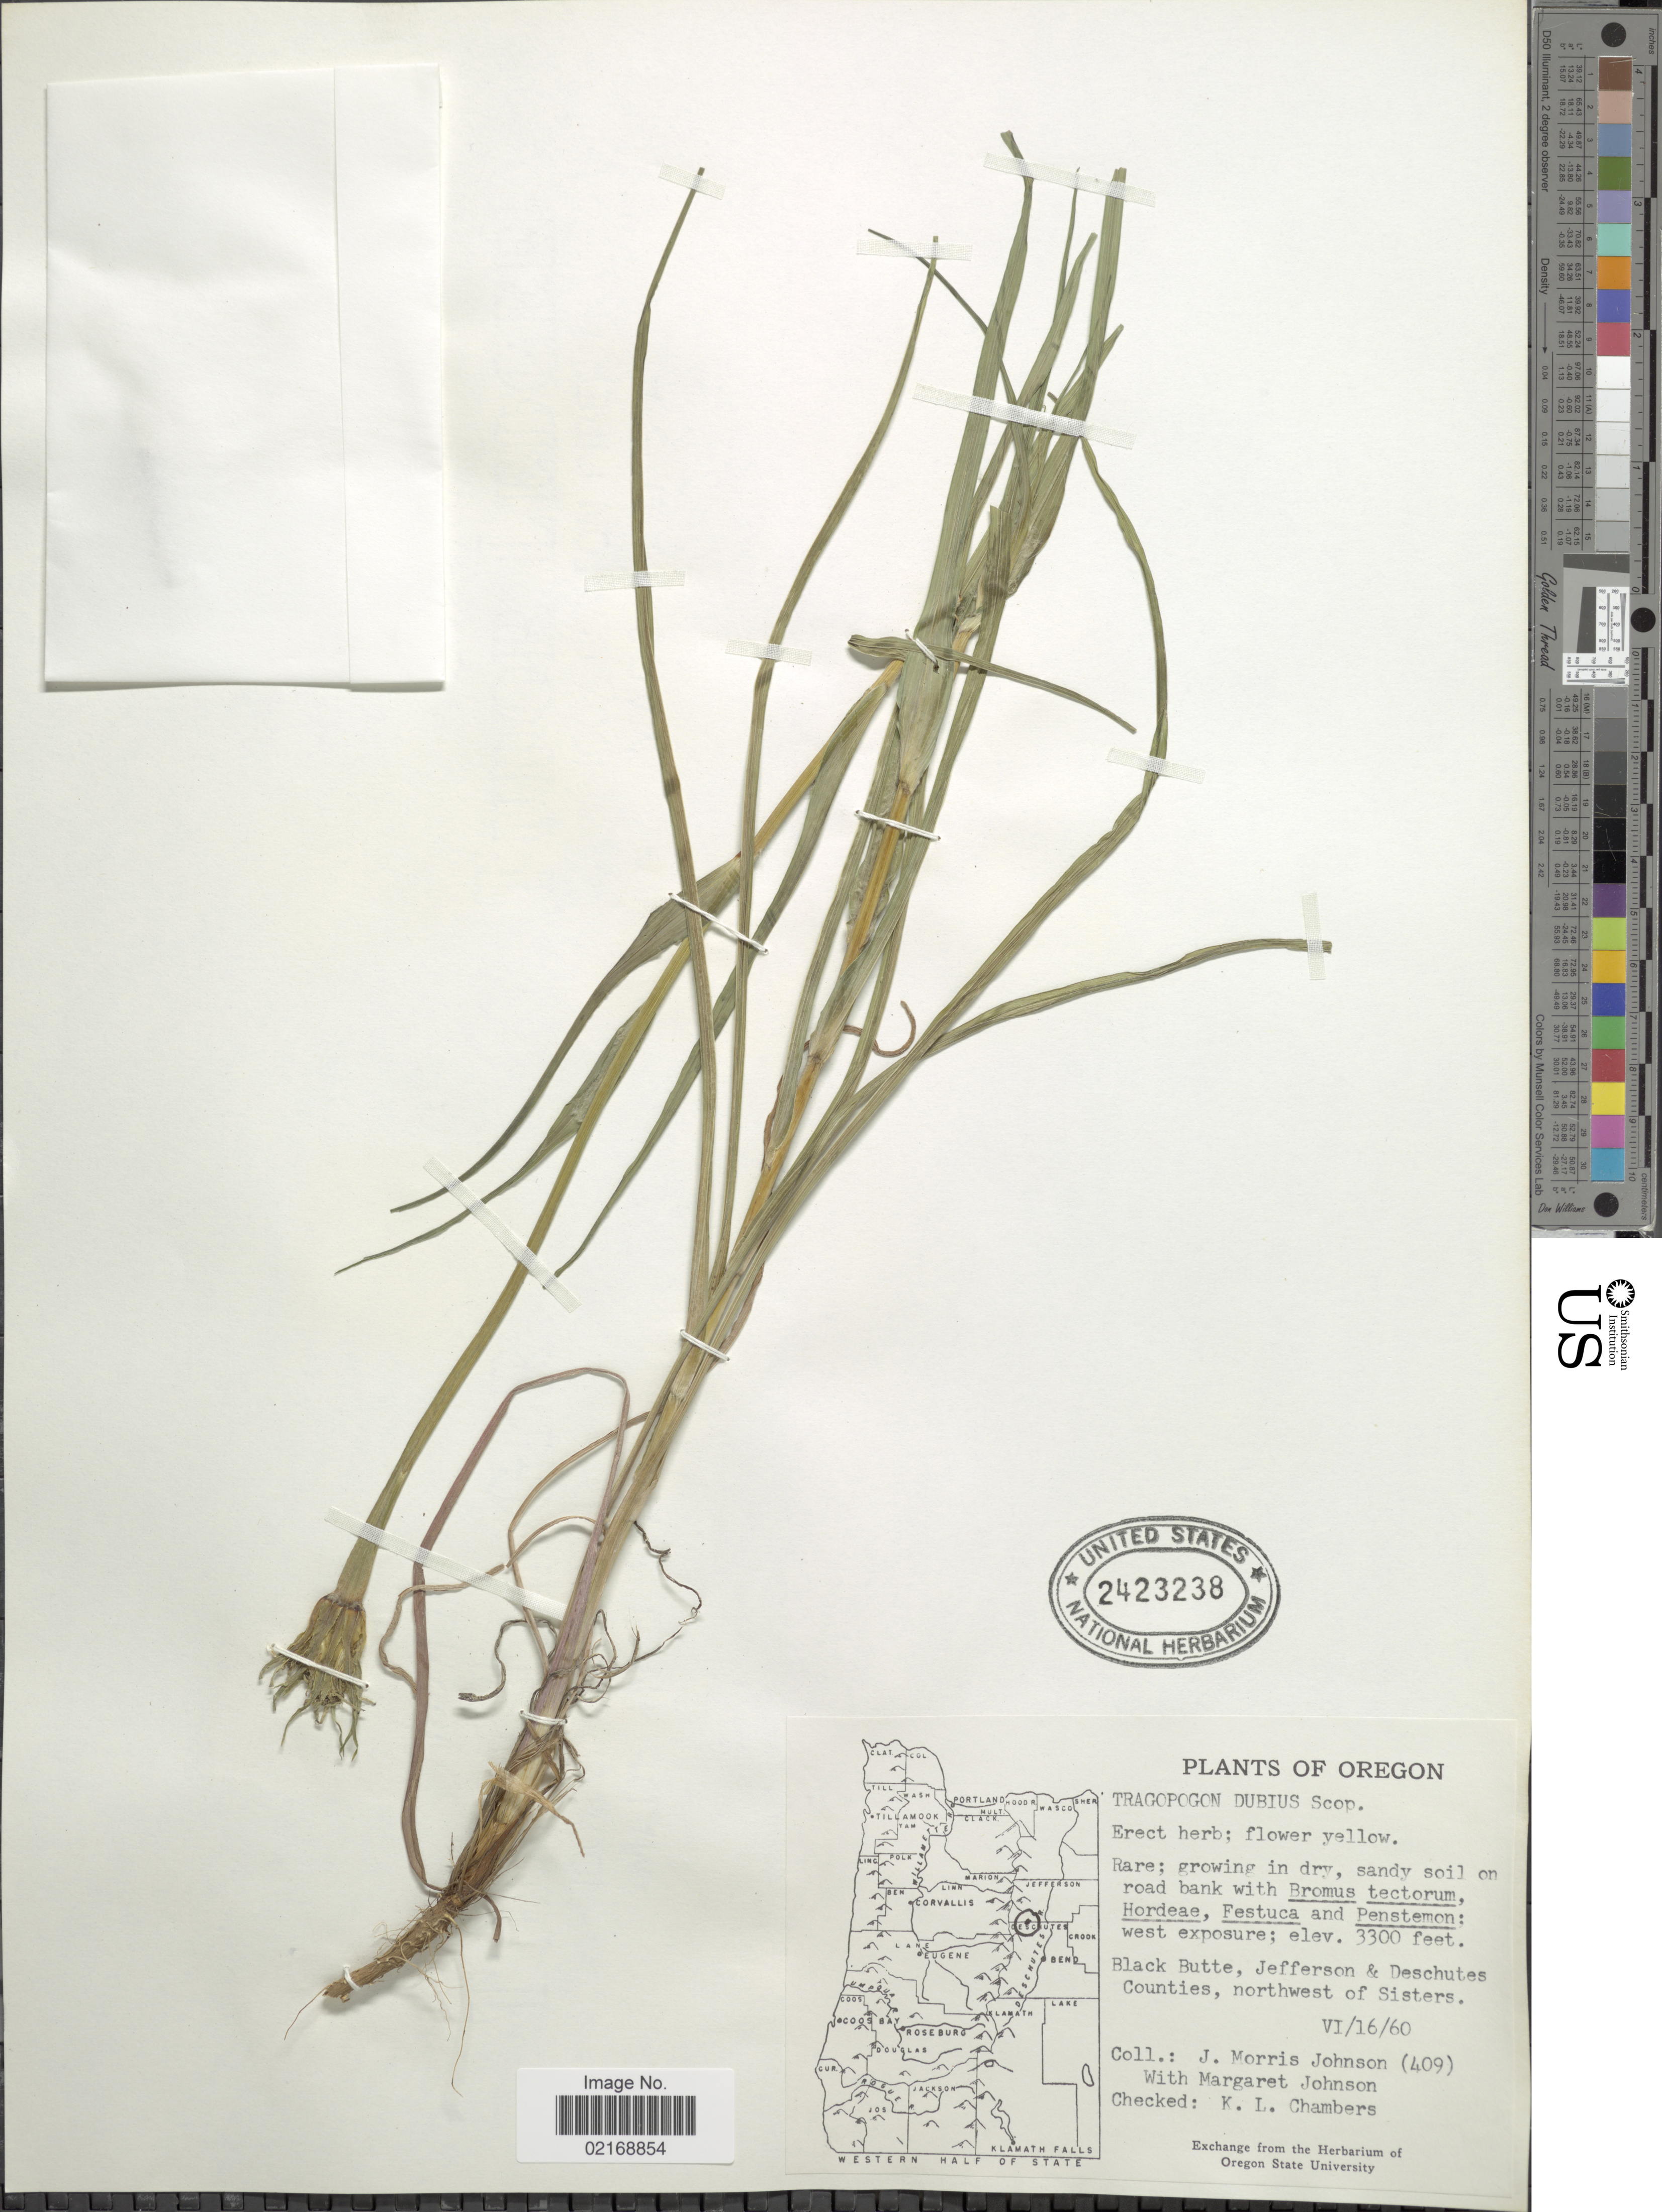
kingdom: Plantae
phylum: Tracheophyta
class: Magnoliopsida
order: Asterales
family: Asteraceae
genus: Tragopogon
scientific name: Tragopogon dubius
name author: Scop.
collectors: J. M. Johnson & M. Johnson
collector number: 409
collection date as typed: Transcribed d/m/y: 16/6/60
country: United States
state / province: Oregon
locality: Black Butte, Jefferson & Deschutes Counties, northwest of Sisters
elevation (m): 1006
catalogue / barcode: US 2423238